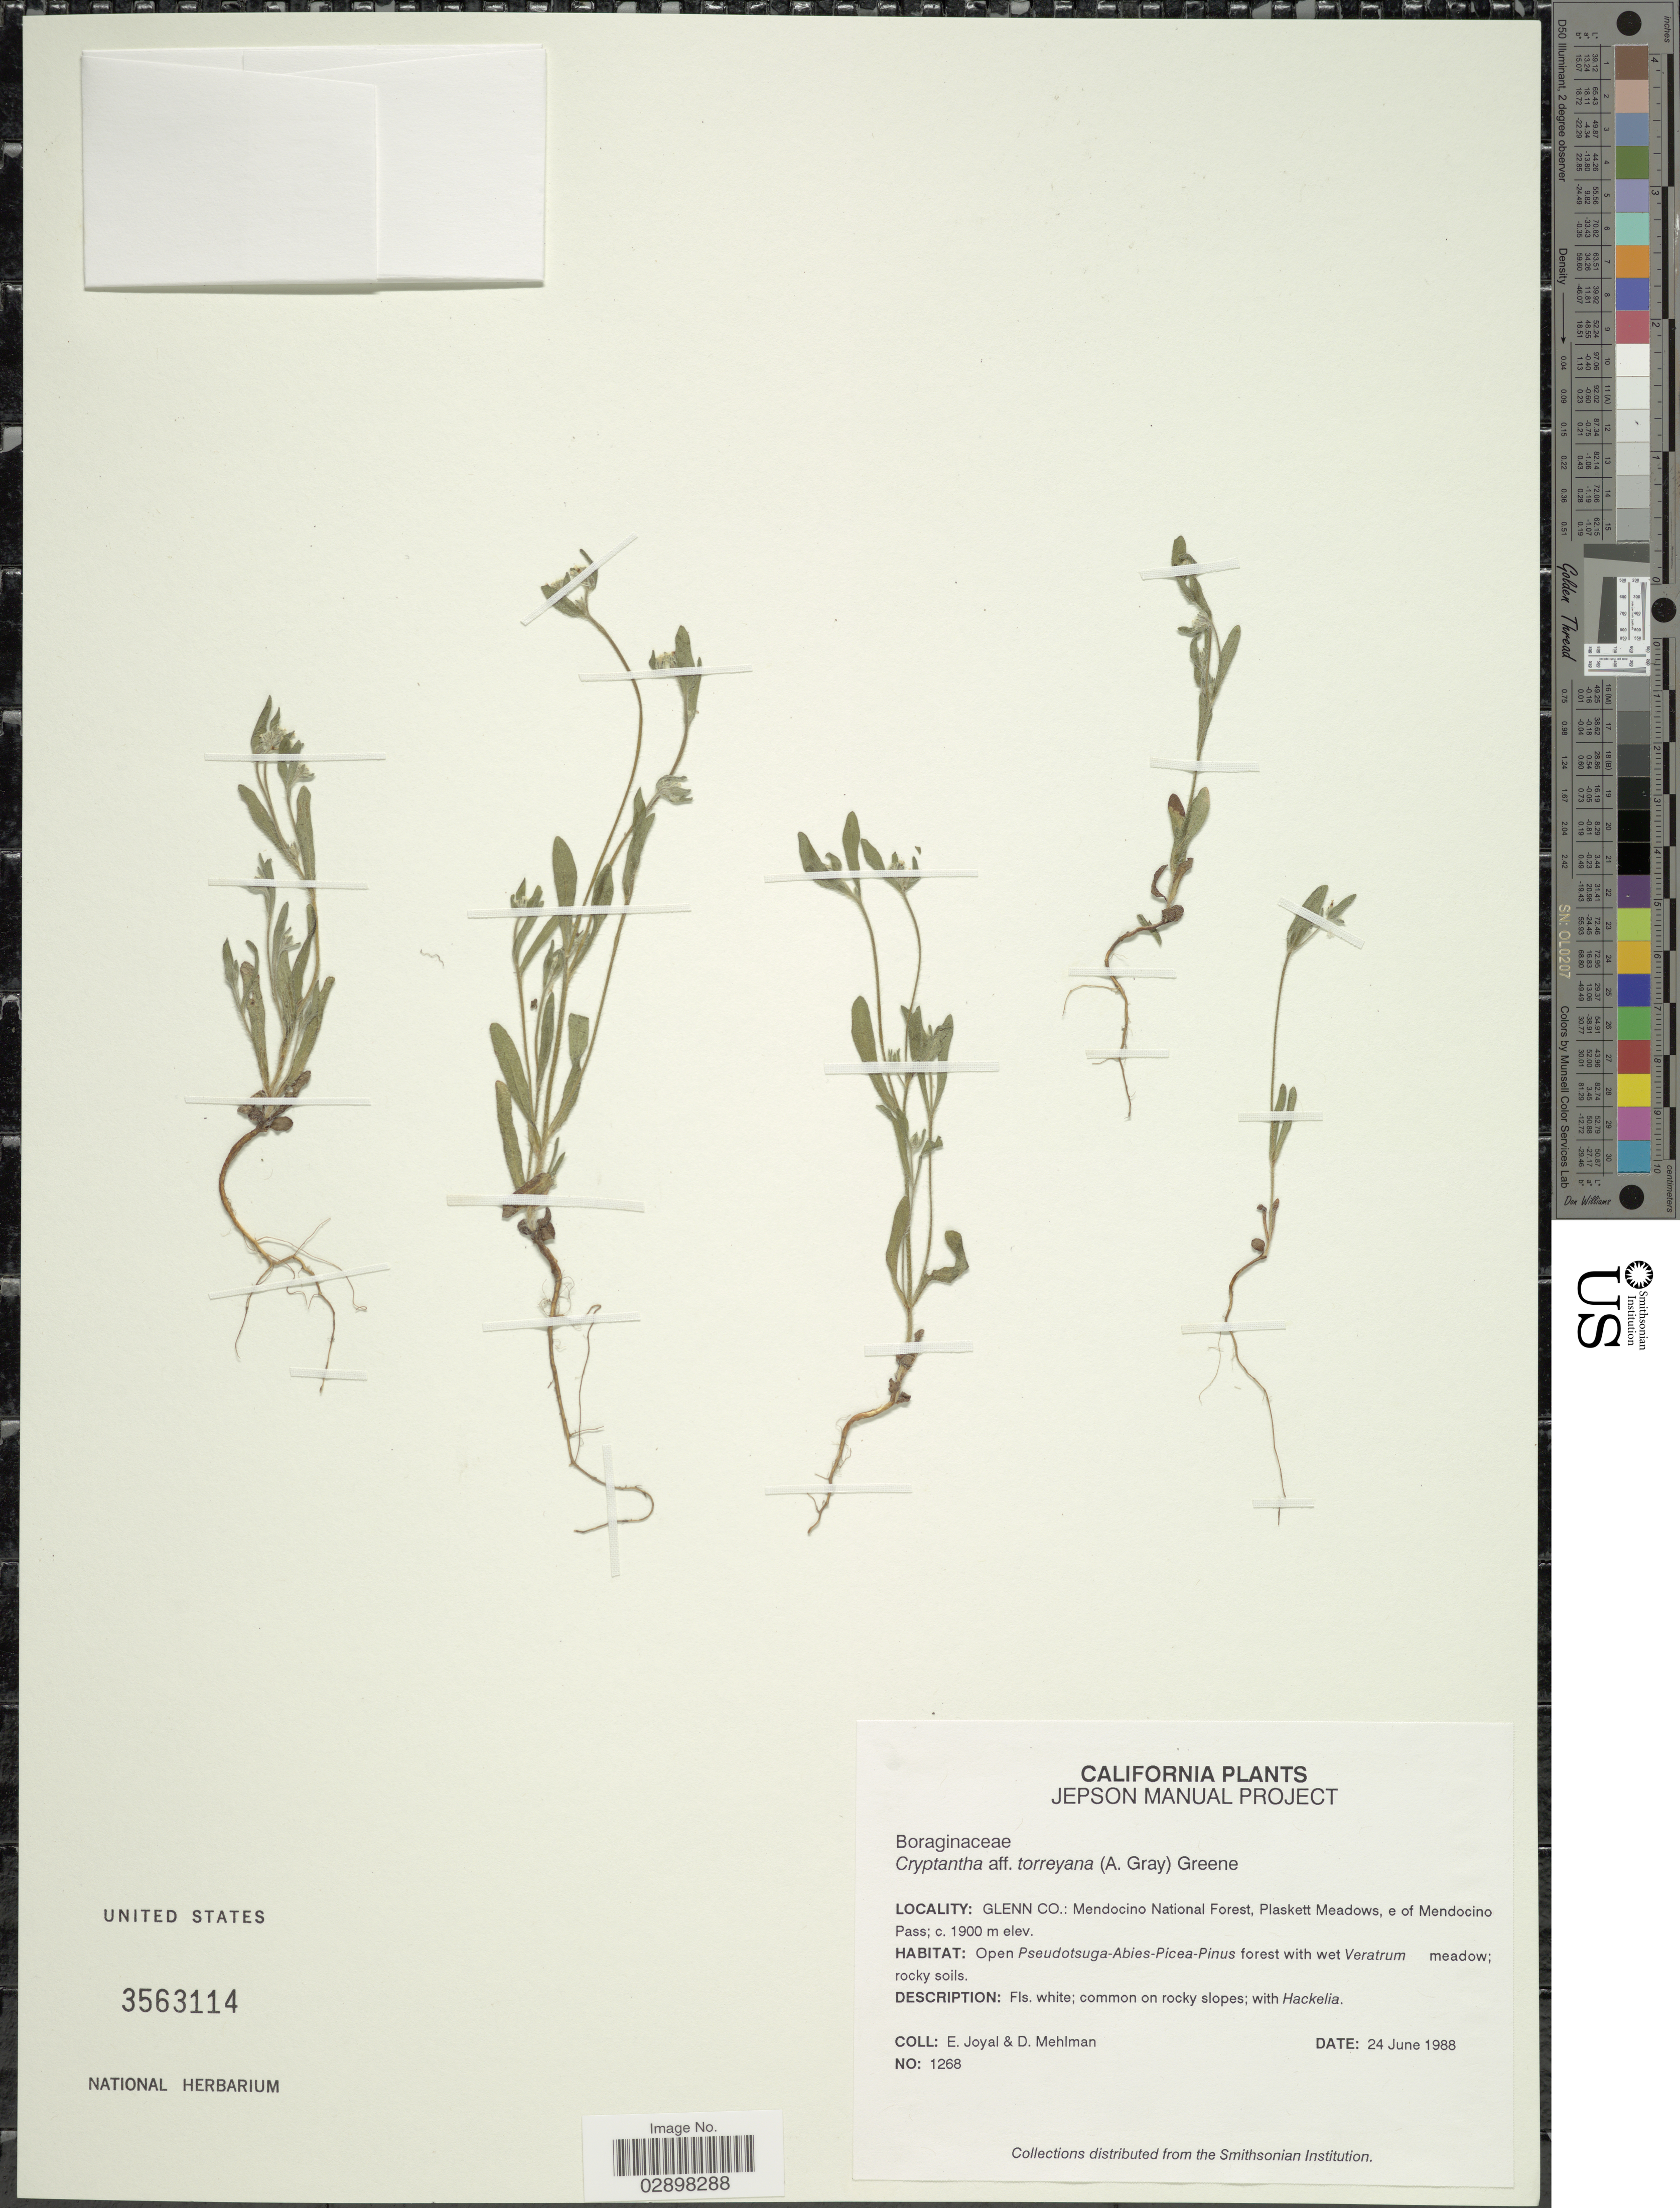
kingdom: Plantae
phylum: Tracheophyta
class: Magnoliopsida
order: Boraginales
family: Boraginaceae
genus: Cryptantha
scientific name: Cryptantha torreyana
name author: (A. Gray) S.W. Greene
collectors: E. Joyal & D. Mehlman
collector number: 1268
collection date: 1988-06-24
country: United States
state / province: California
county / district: Mendocino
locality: Jepson Manaul Project, Glenn Co.: Mendocino National Forest, Plaskett Meadows, e of Mendocino Pass.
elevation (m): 1900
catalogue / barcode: US 3563114